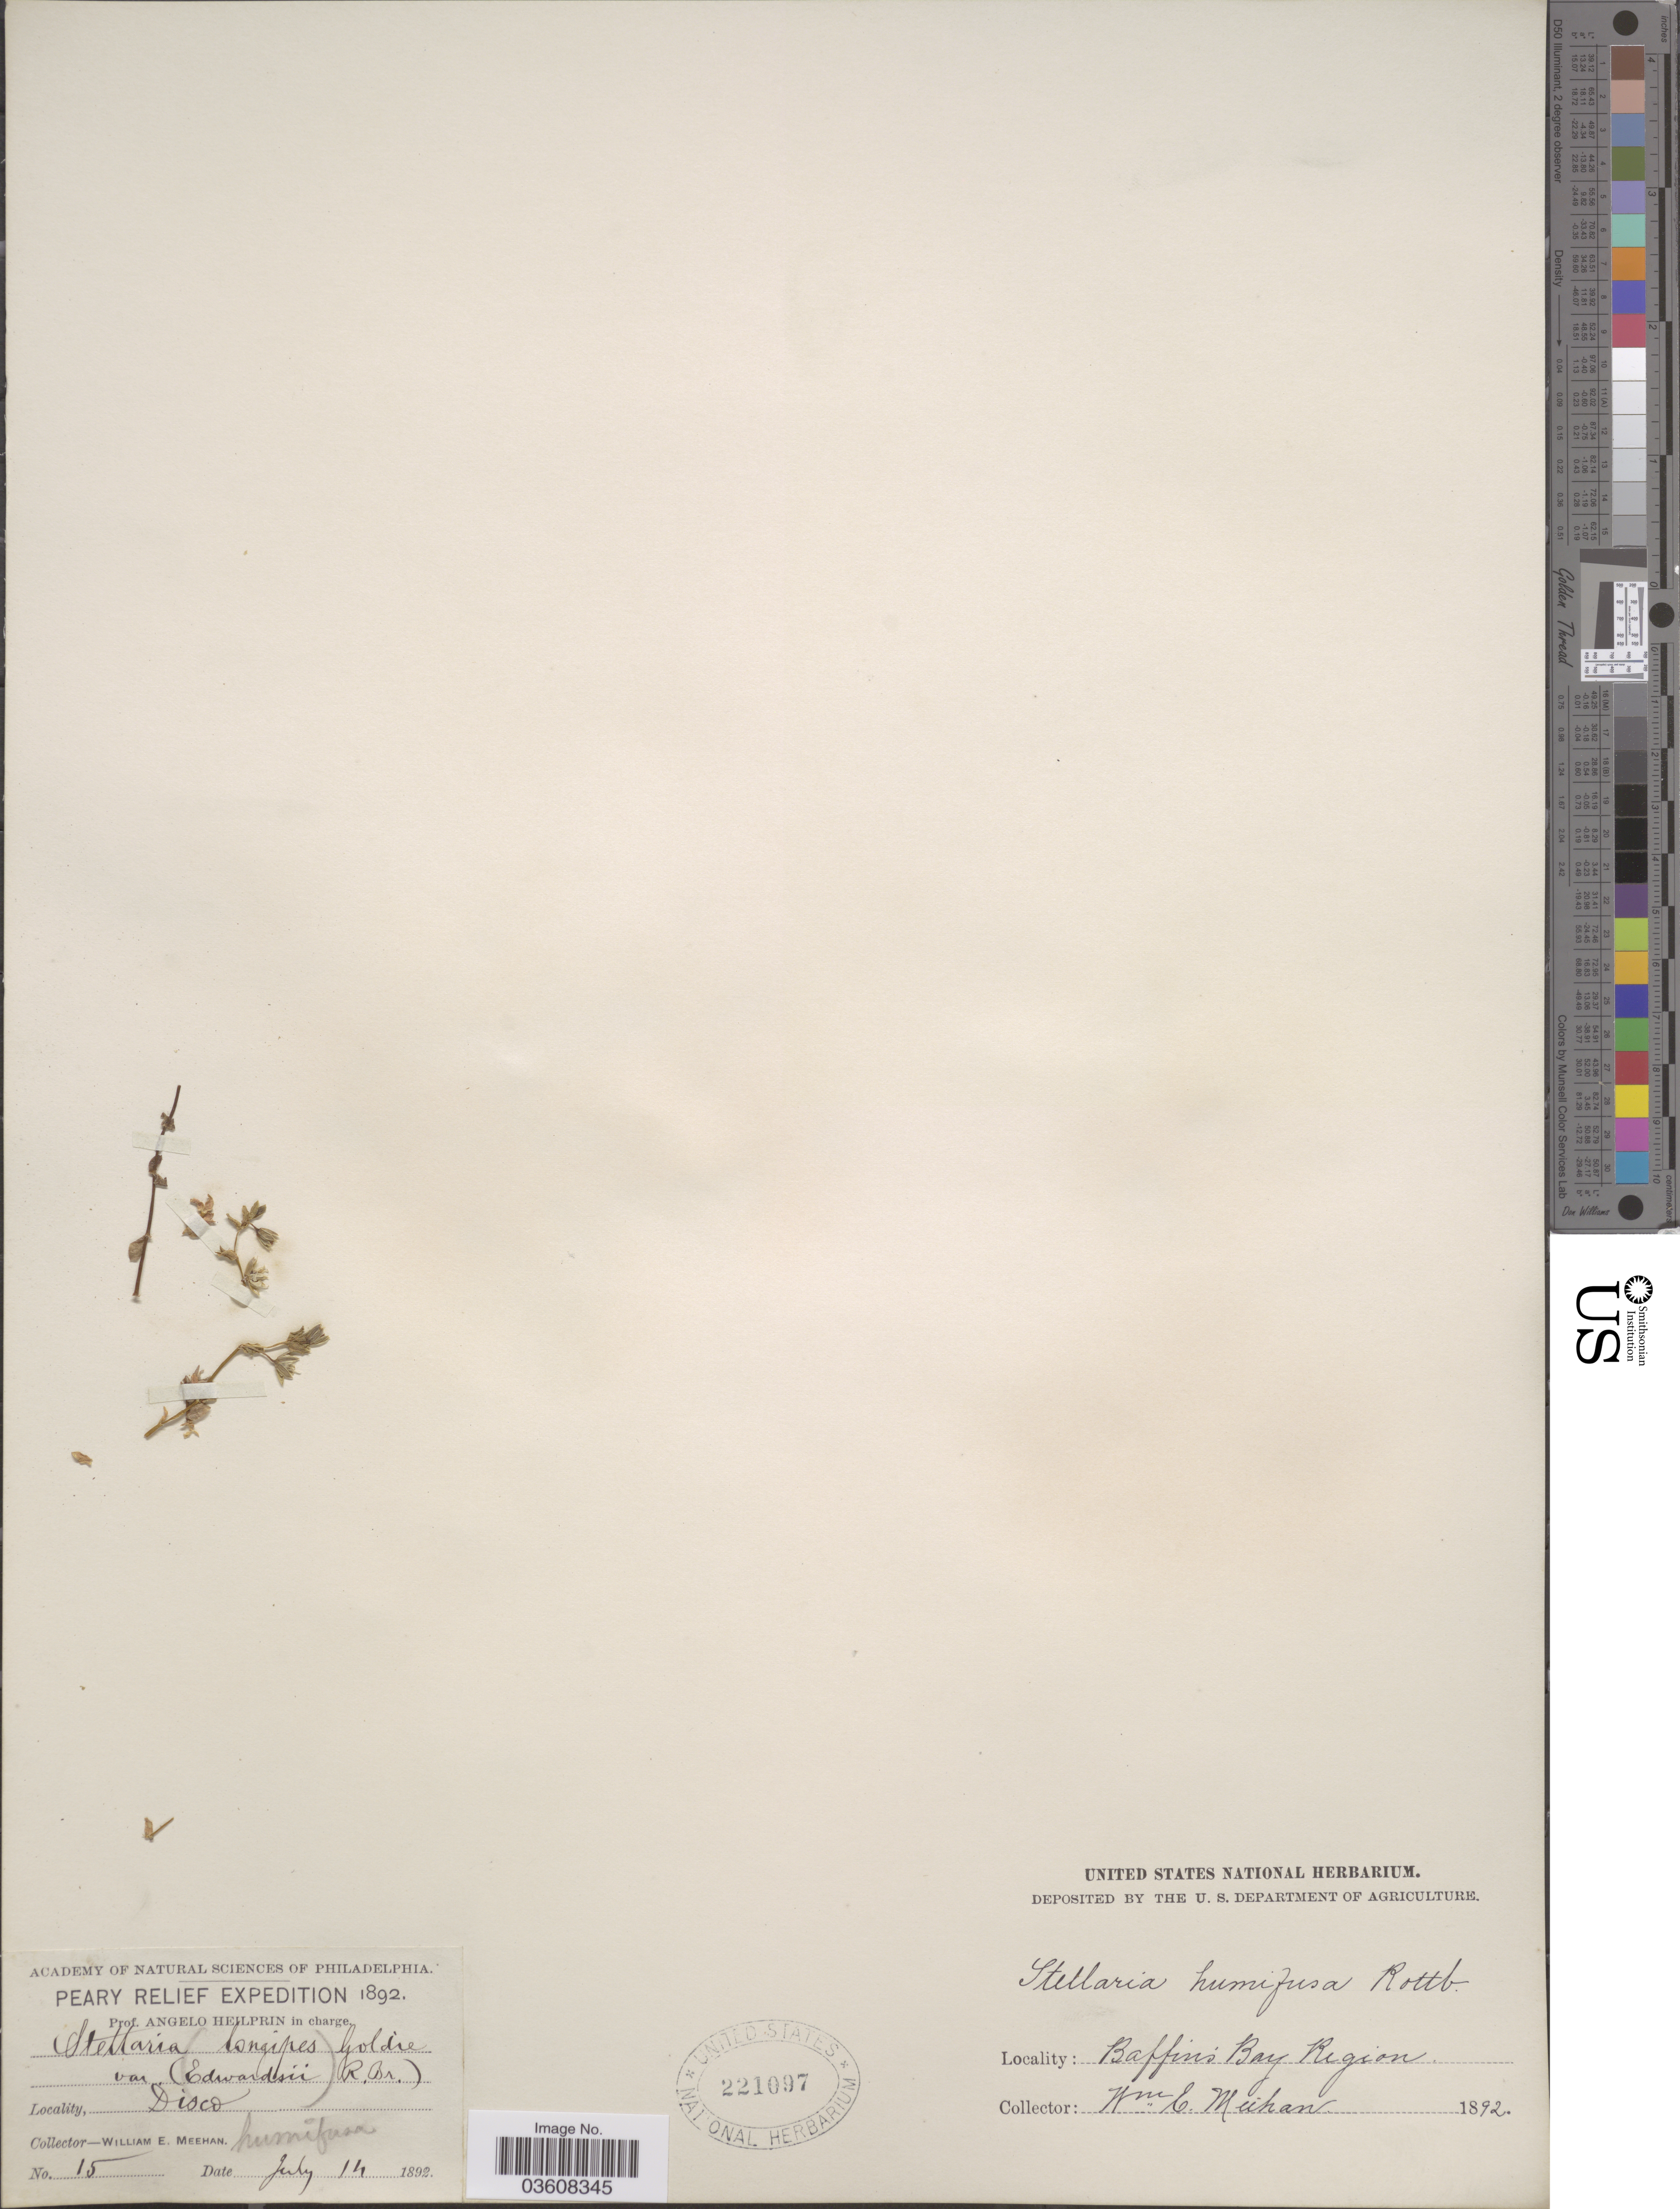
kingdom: Plantae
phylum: Tracheophyta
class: Magnoliopsida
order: Caryophyllales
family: Caryophyllaceae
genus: Stellaria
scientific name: Stellaria humifusa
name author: Rottb.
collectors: W. Meehan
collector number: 15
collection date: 1892-07-14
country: Greenland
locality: Disco. Baffin's Bay Region.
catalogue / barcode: US 221097